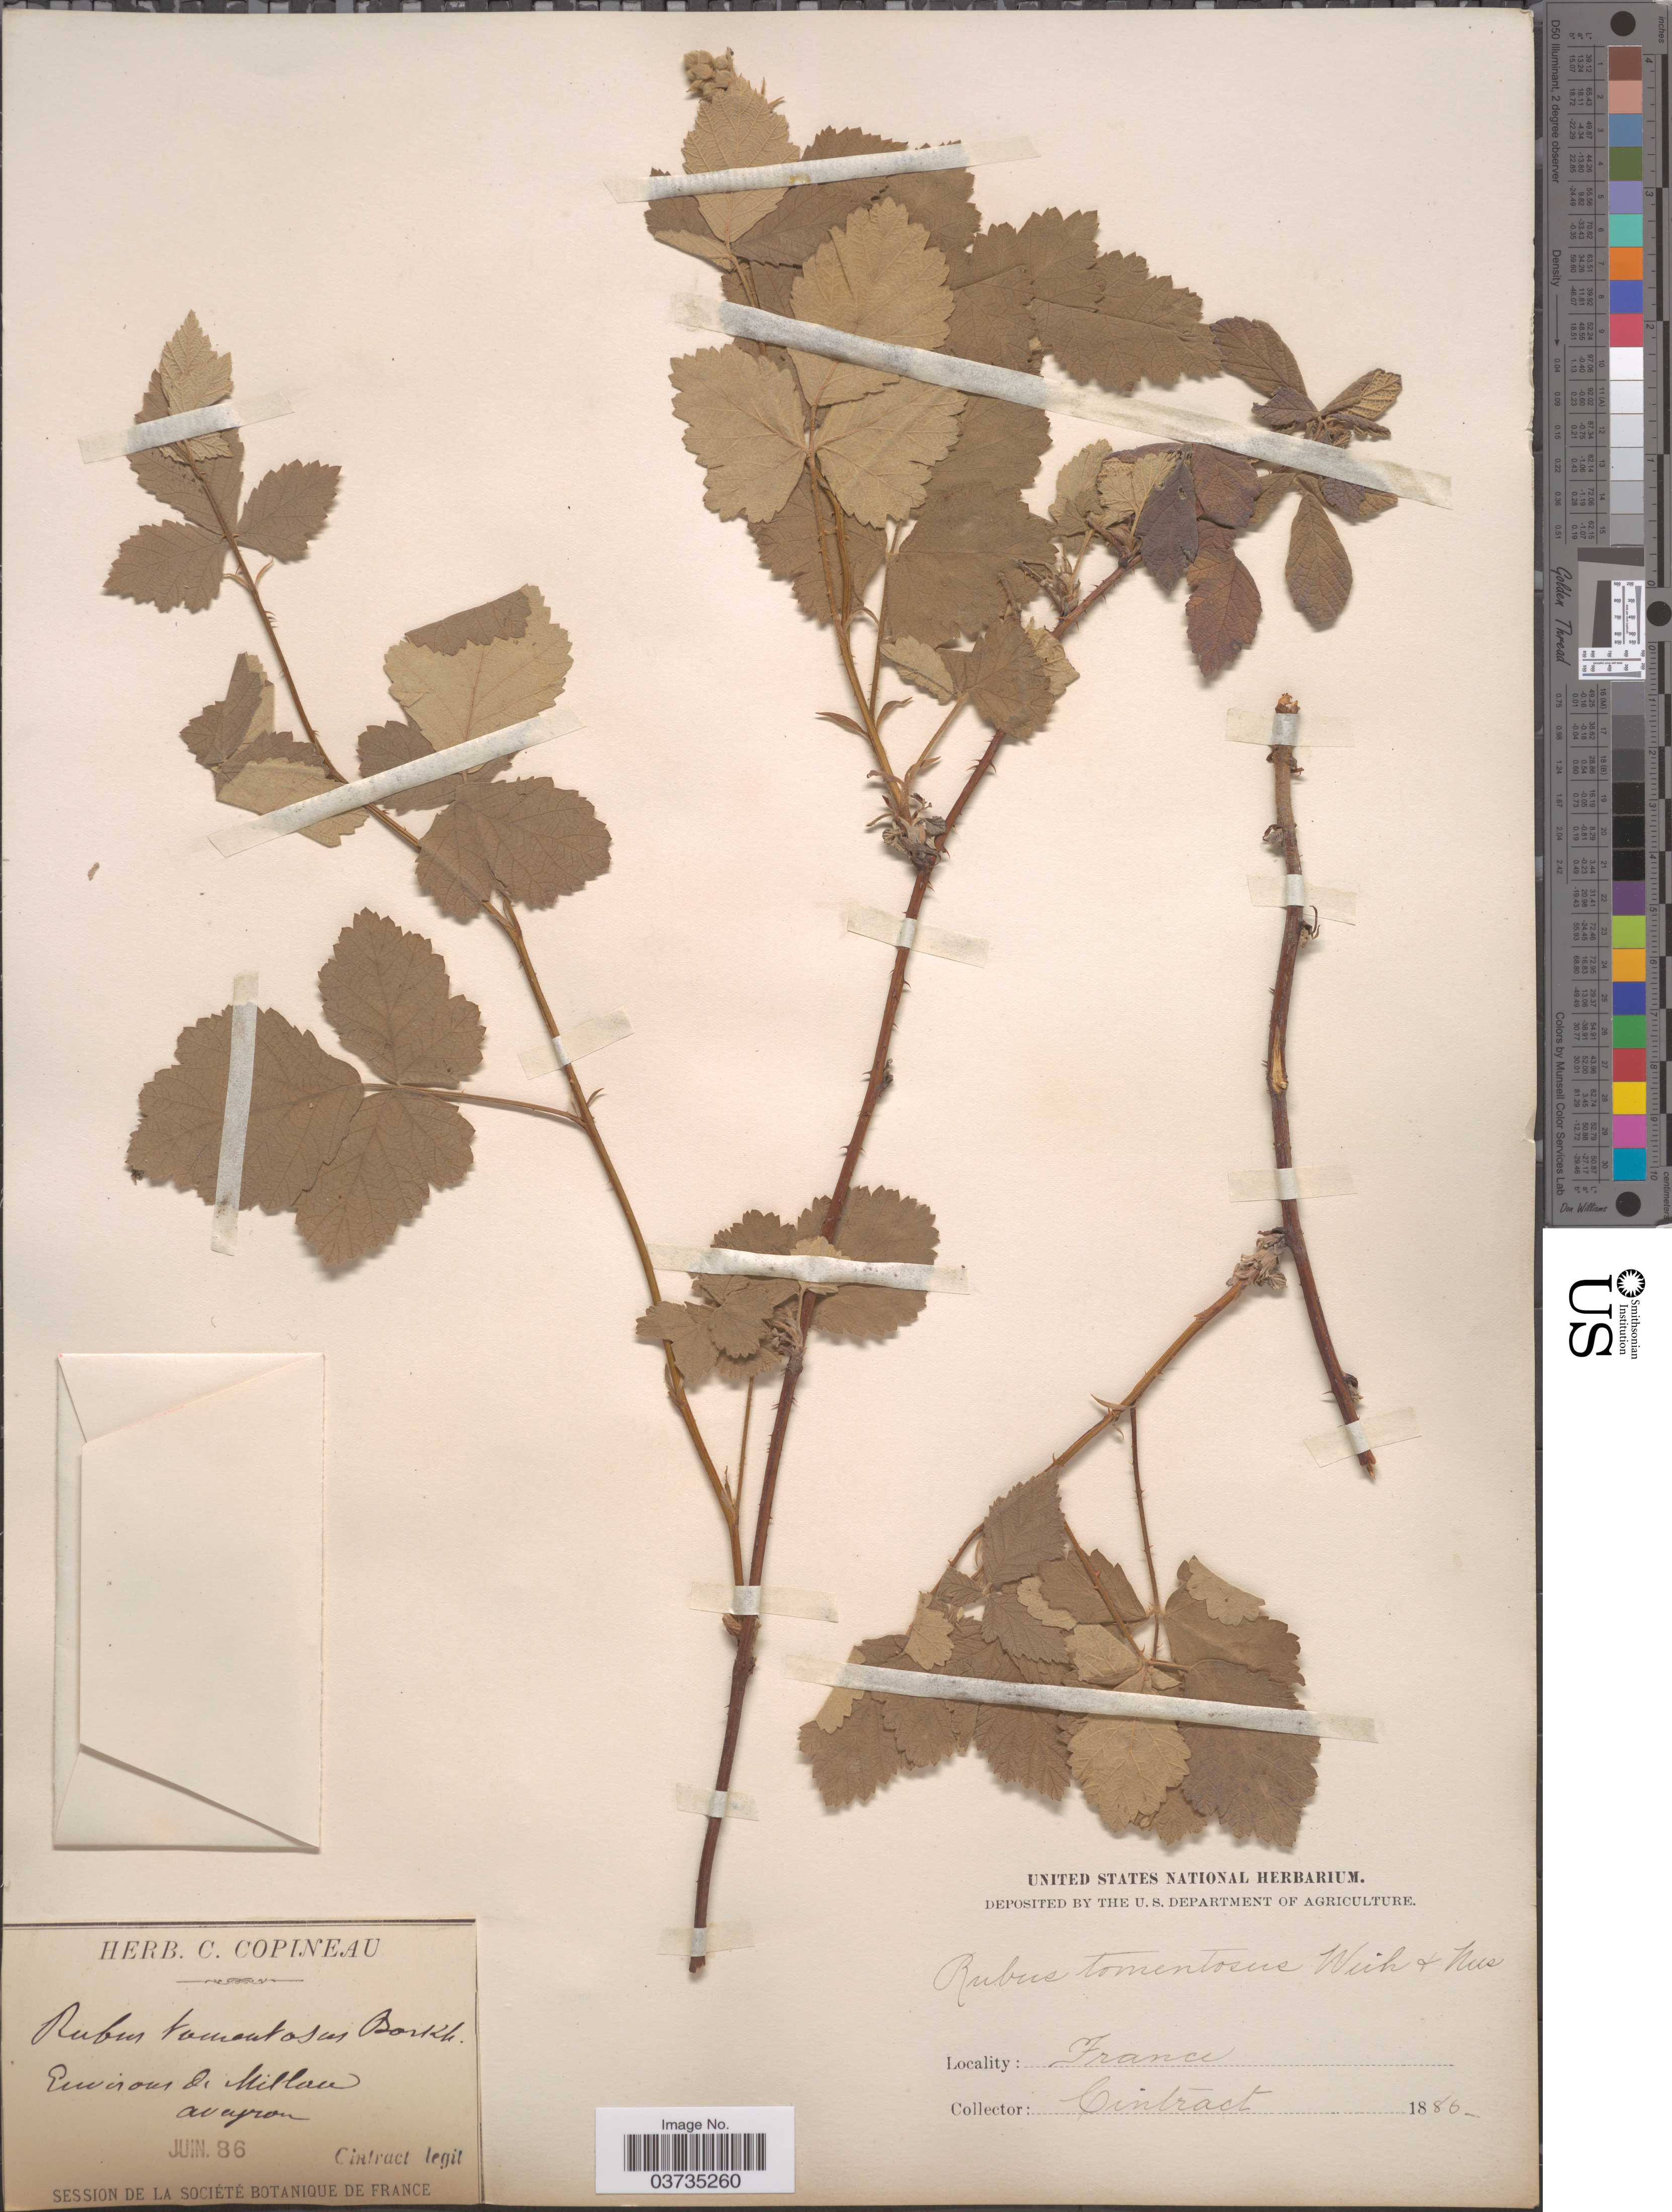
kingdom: Plantae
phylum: Tracheophyta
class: Magnoliopsida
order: Rosales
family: Rosaceae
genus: Rubus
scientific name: Rubus tomentosus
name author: Borkh.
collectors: Cintract, --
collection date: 1886-06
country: France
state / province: Occitanie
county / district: Aveyron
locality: Environs d'Millau Aveyron.